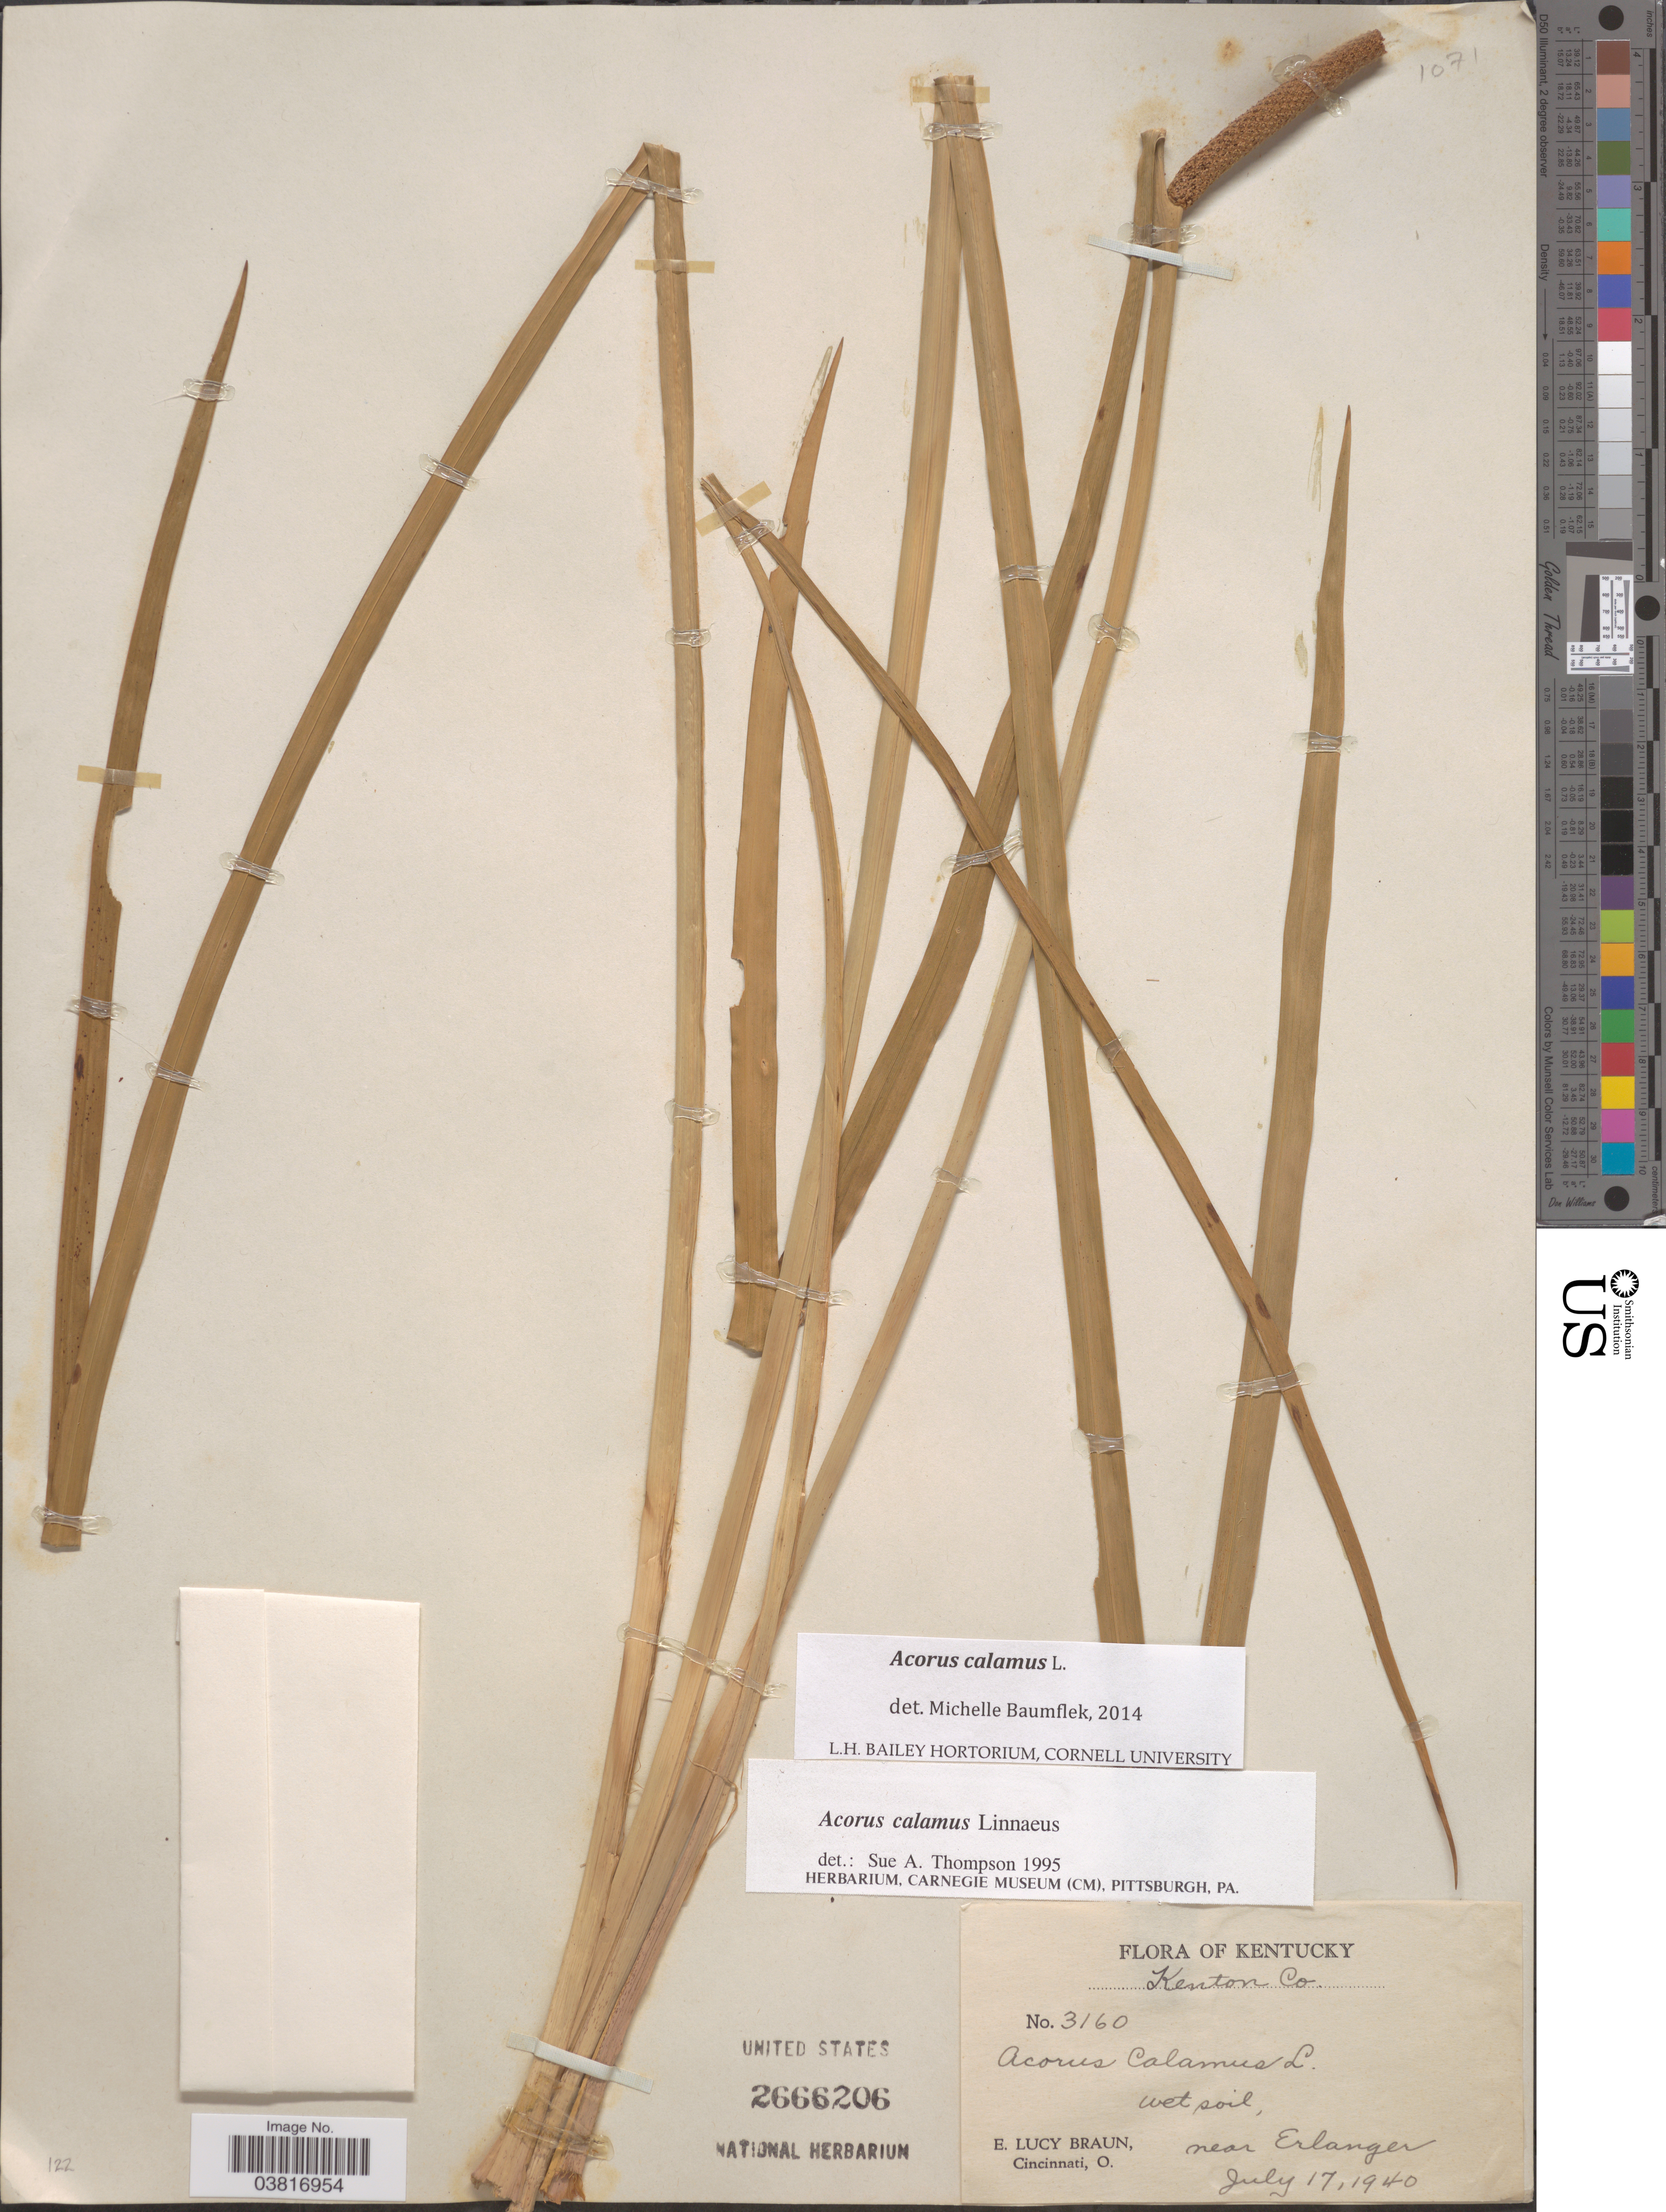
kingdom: Plantae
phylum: Tracheophyta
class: Liliopsida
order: Acorales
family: Acoraceae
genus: Acorus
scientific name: Acorus calamus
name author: L.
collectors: E. L. Braun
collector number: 3160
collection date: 1940-07-17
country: United States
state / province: Kentucky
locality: Kenton Co. Near Erlanger.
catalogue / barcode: US 2666206